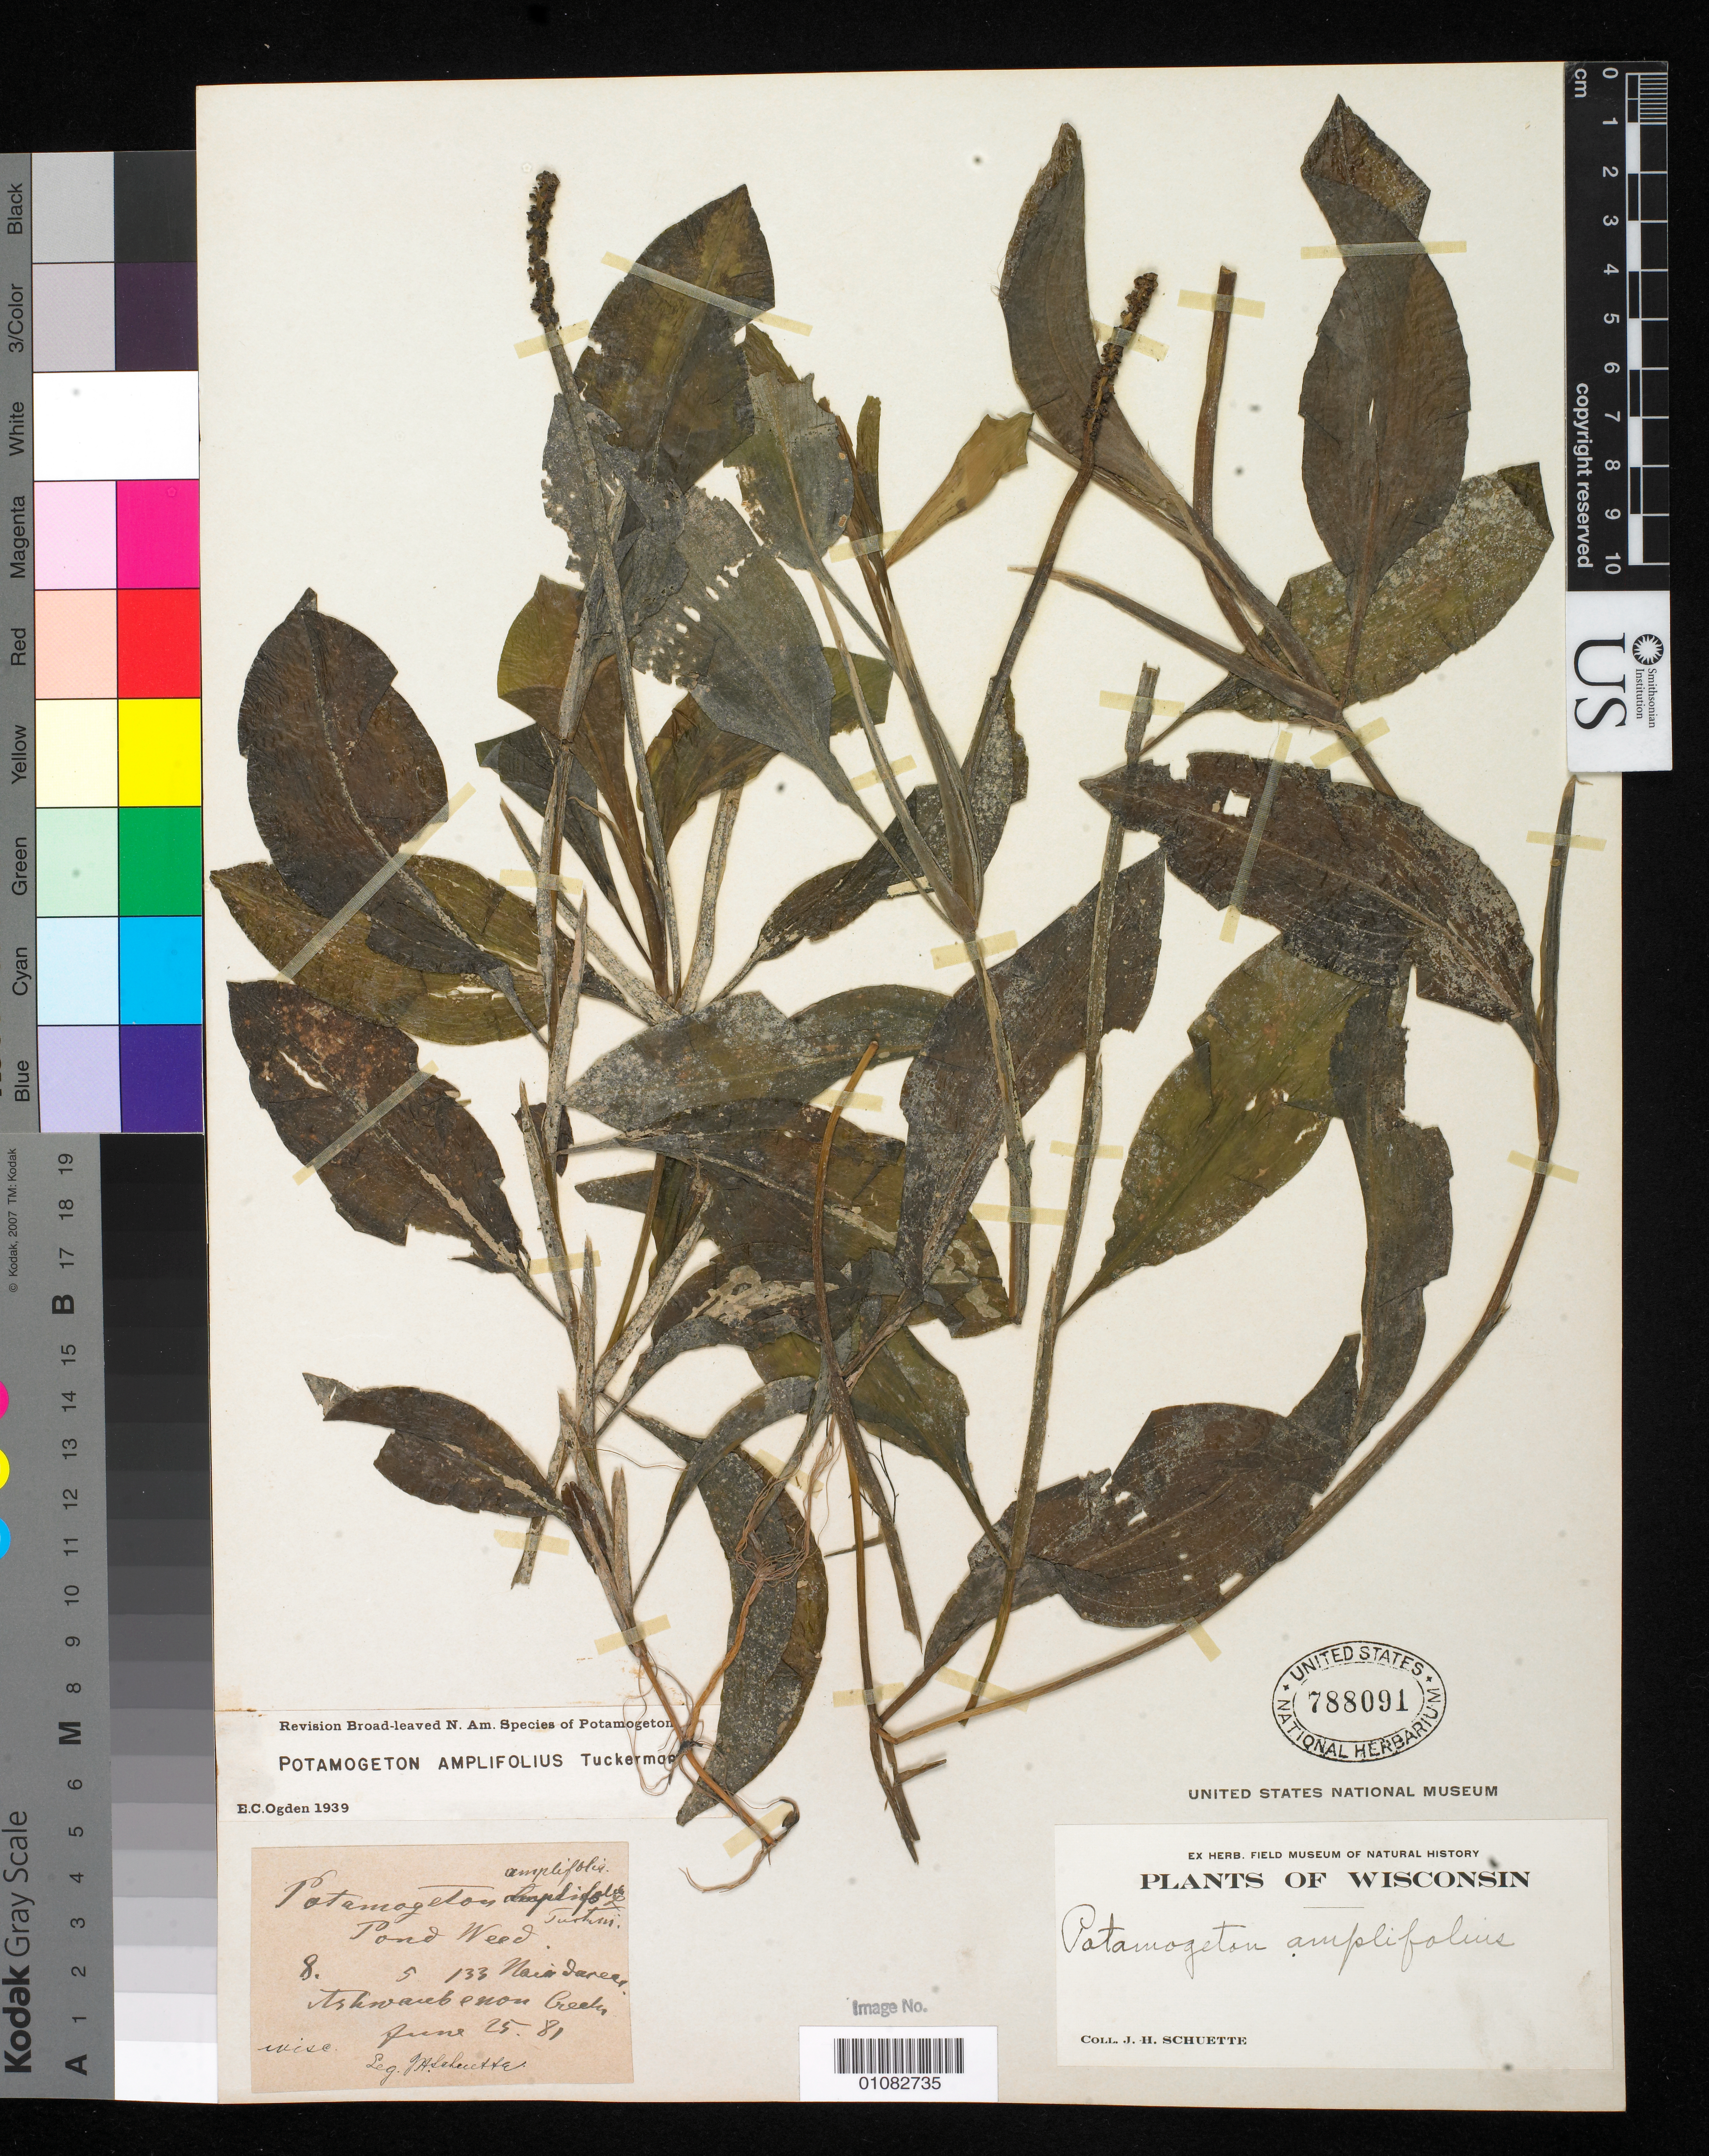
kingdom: Plantae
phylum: Tracheophyta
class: Liliopsida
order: Alismatales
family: Potamogetonaceae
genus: Potamogeton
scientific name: Potamogeton amplifolius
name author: Tuckerm.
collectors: J. Schuette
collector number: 5133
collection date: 1881-06-25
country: United States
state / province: Wisconsin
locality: Ashwaubenon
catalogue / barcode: US 788091